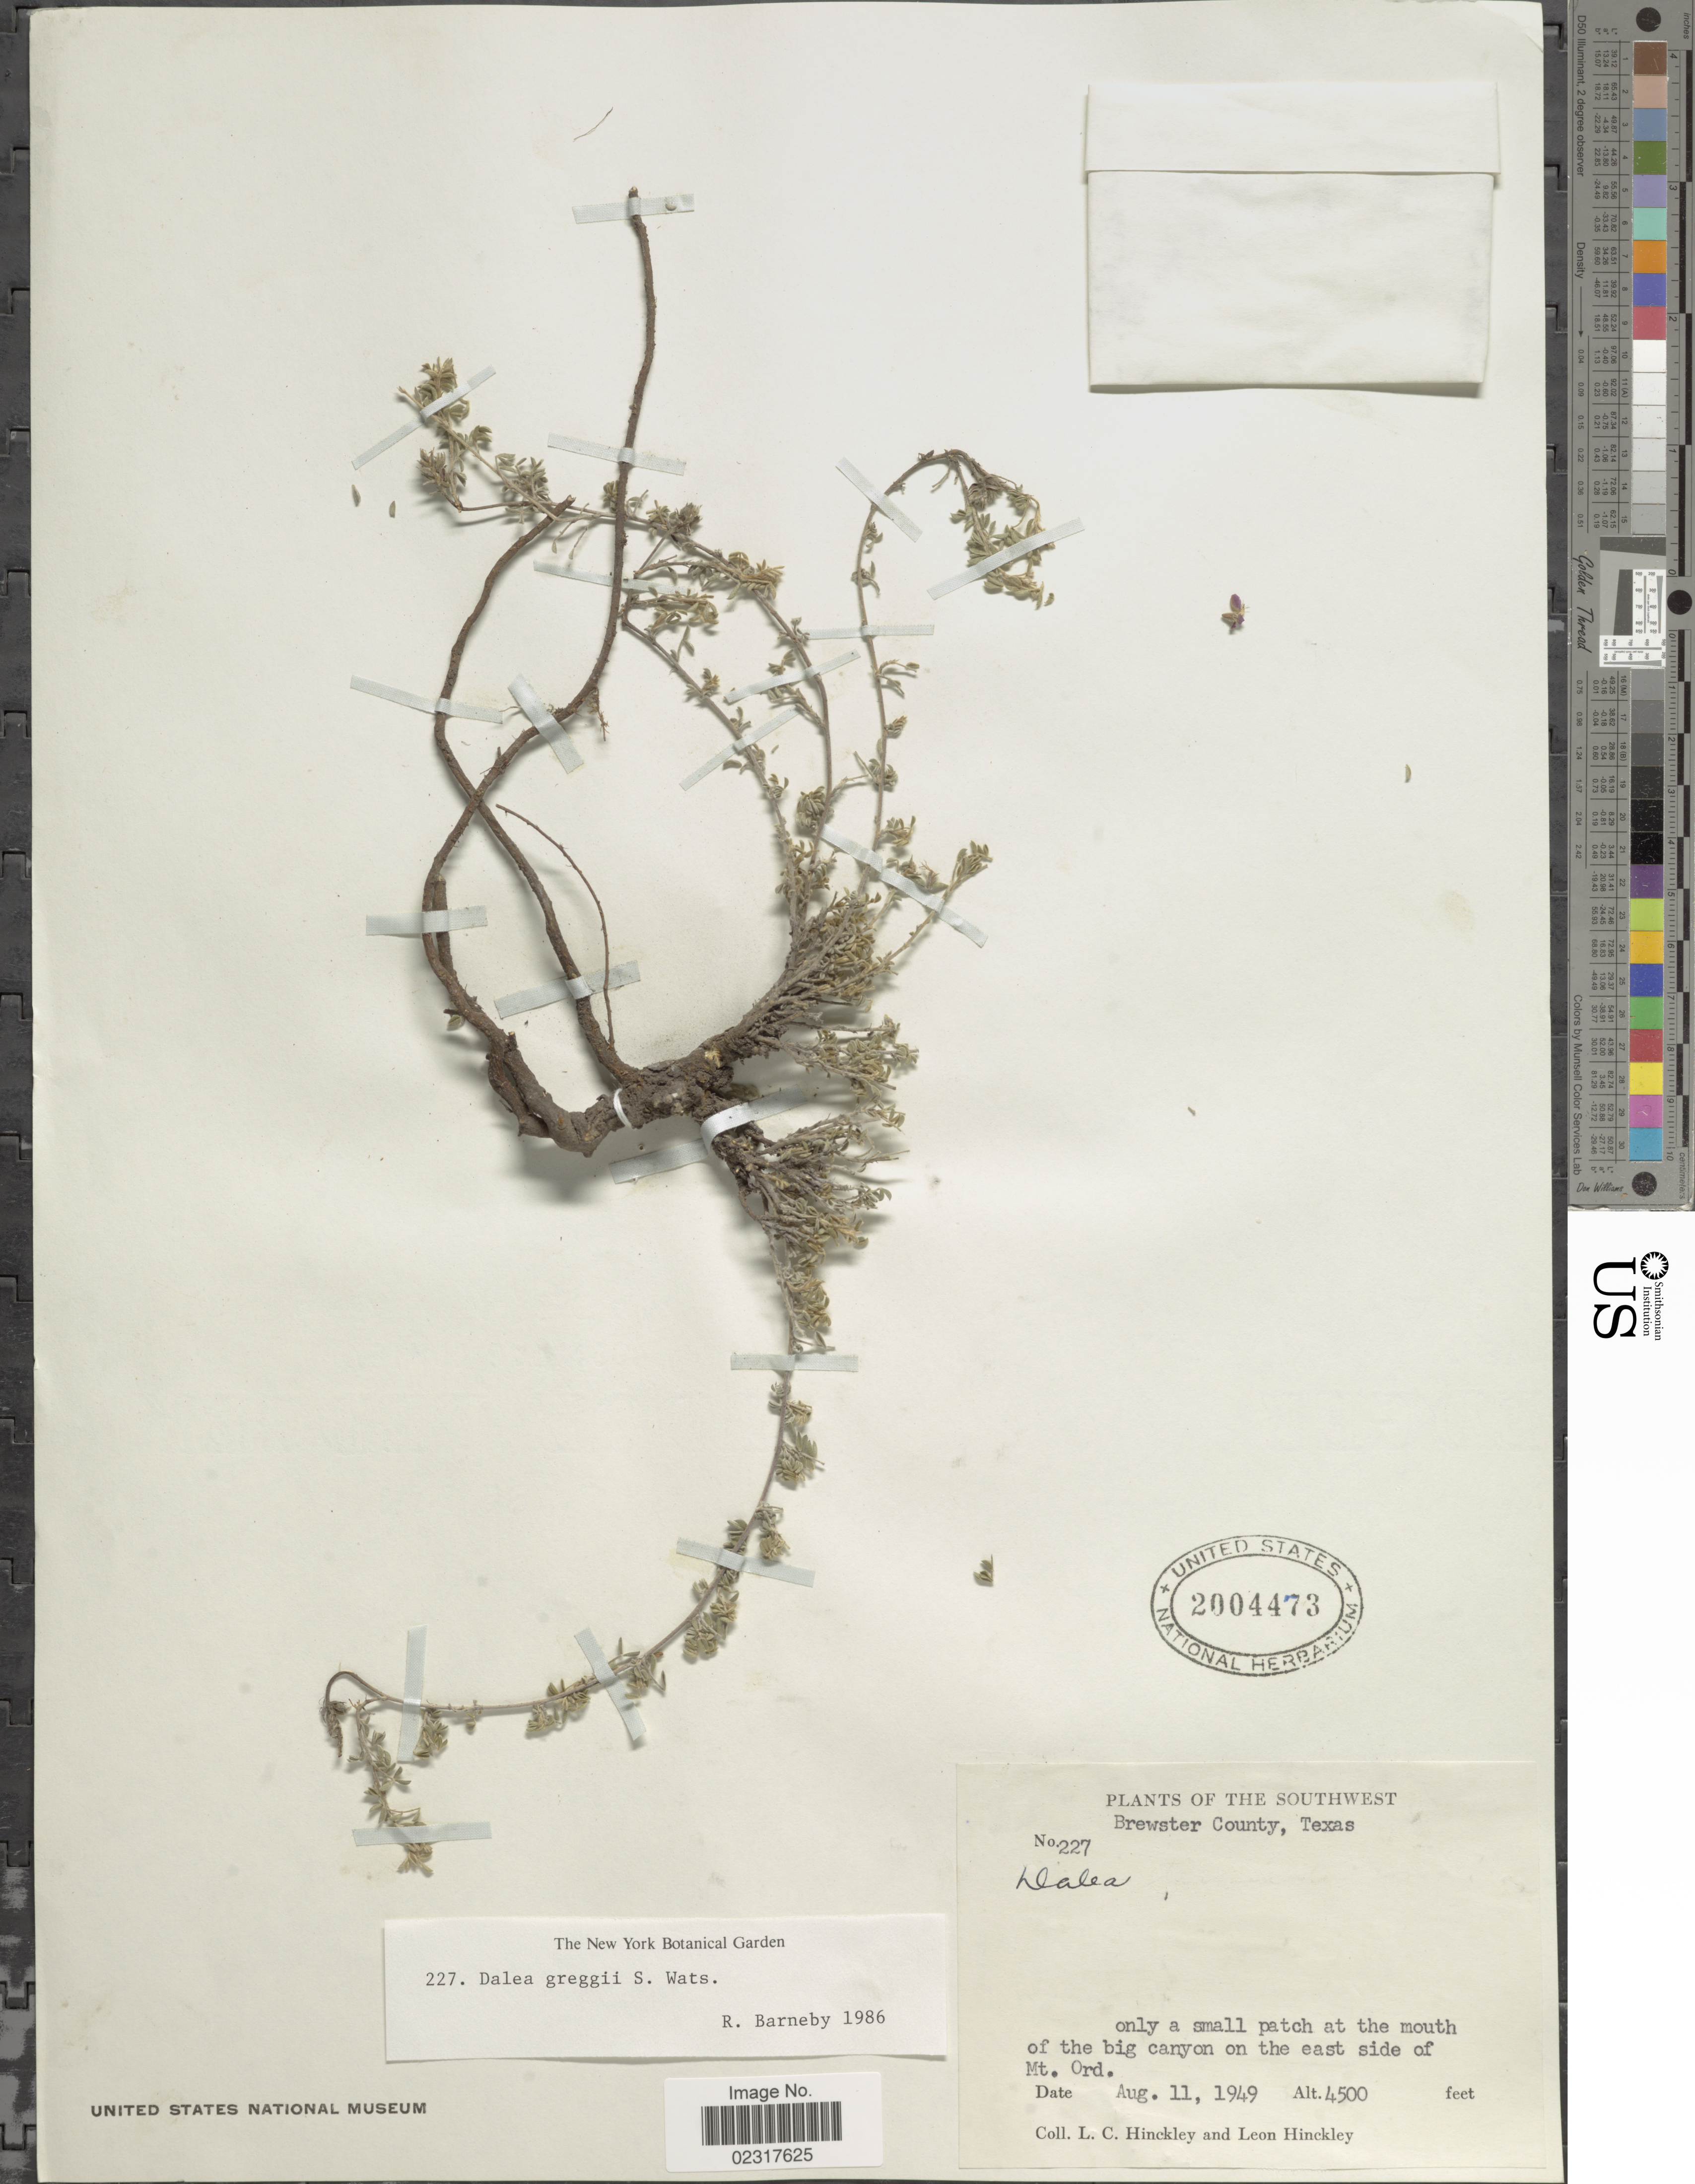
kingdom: Plantae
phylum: Tracheophyta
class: Magnoliopsida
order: Fabales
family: Fabaceae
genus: Dalea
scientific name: Dalea greggii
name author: A. Gray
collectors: L. Hinckley & L. Hinckley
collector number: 227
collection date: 1949-08-11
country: United States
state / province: Texas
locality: Brewster County, east side of Mt. Ord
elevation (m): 1372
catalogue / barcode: US 2004473